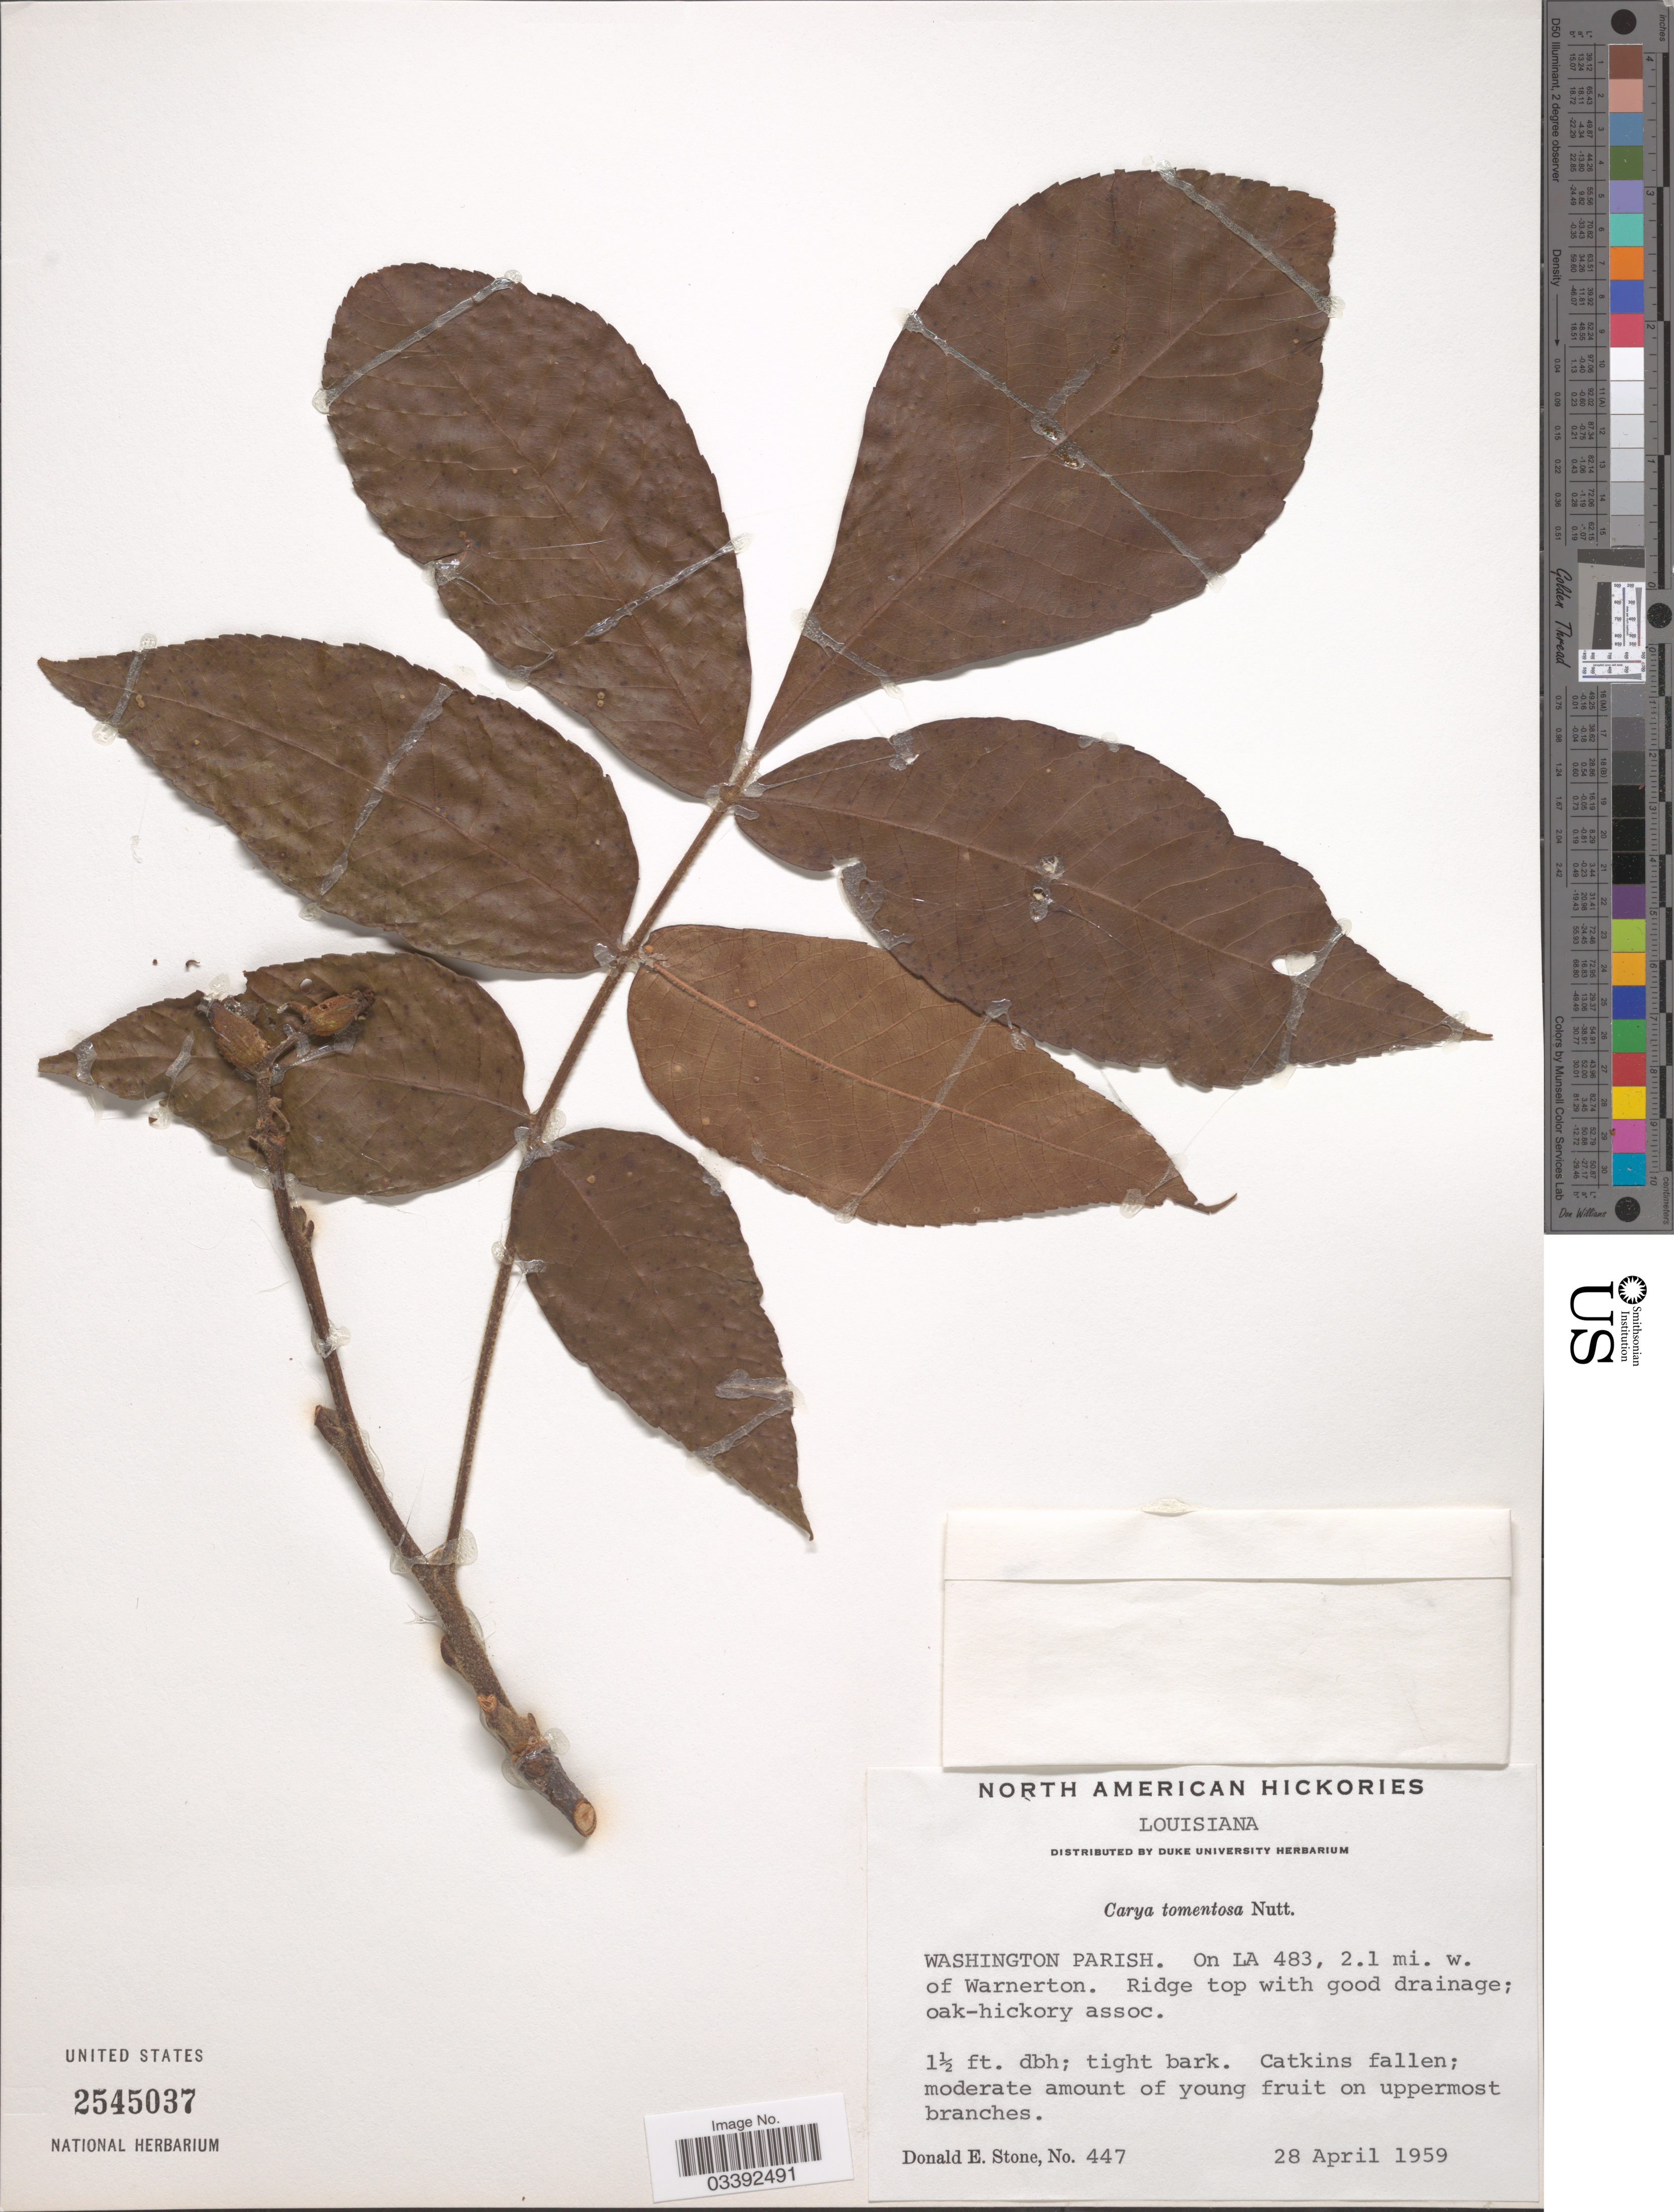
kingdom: Plantae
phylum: Tracheophyta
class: Magnoliopsida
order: Fagales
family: Juglandaceae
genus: Carya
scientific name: Carya tomentosa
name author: (Lam.) Nutt.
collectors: D. E. Stone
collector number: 447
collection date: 1959-04-28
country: United States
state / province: Louisiana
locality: Washington Parish. On LA 483, 2.1 mi. w. of Warnerton.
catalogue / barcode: US 2545037